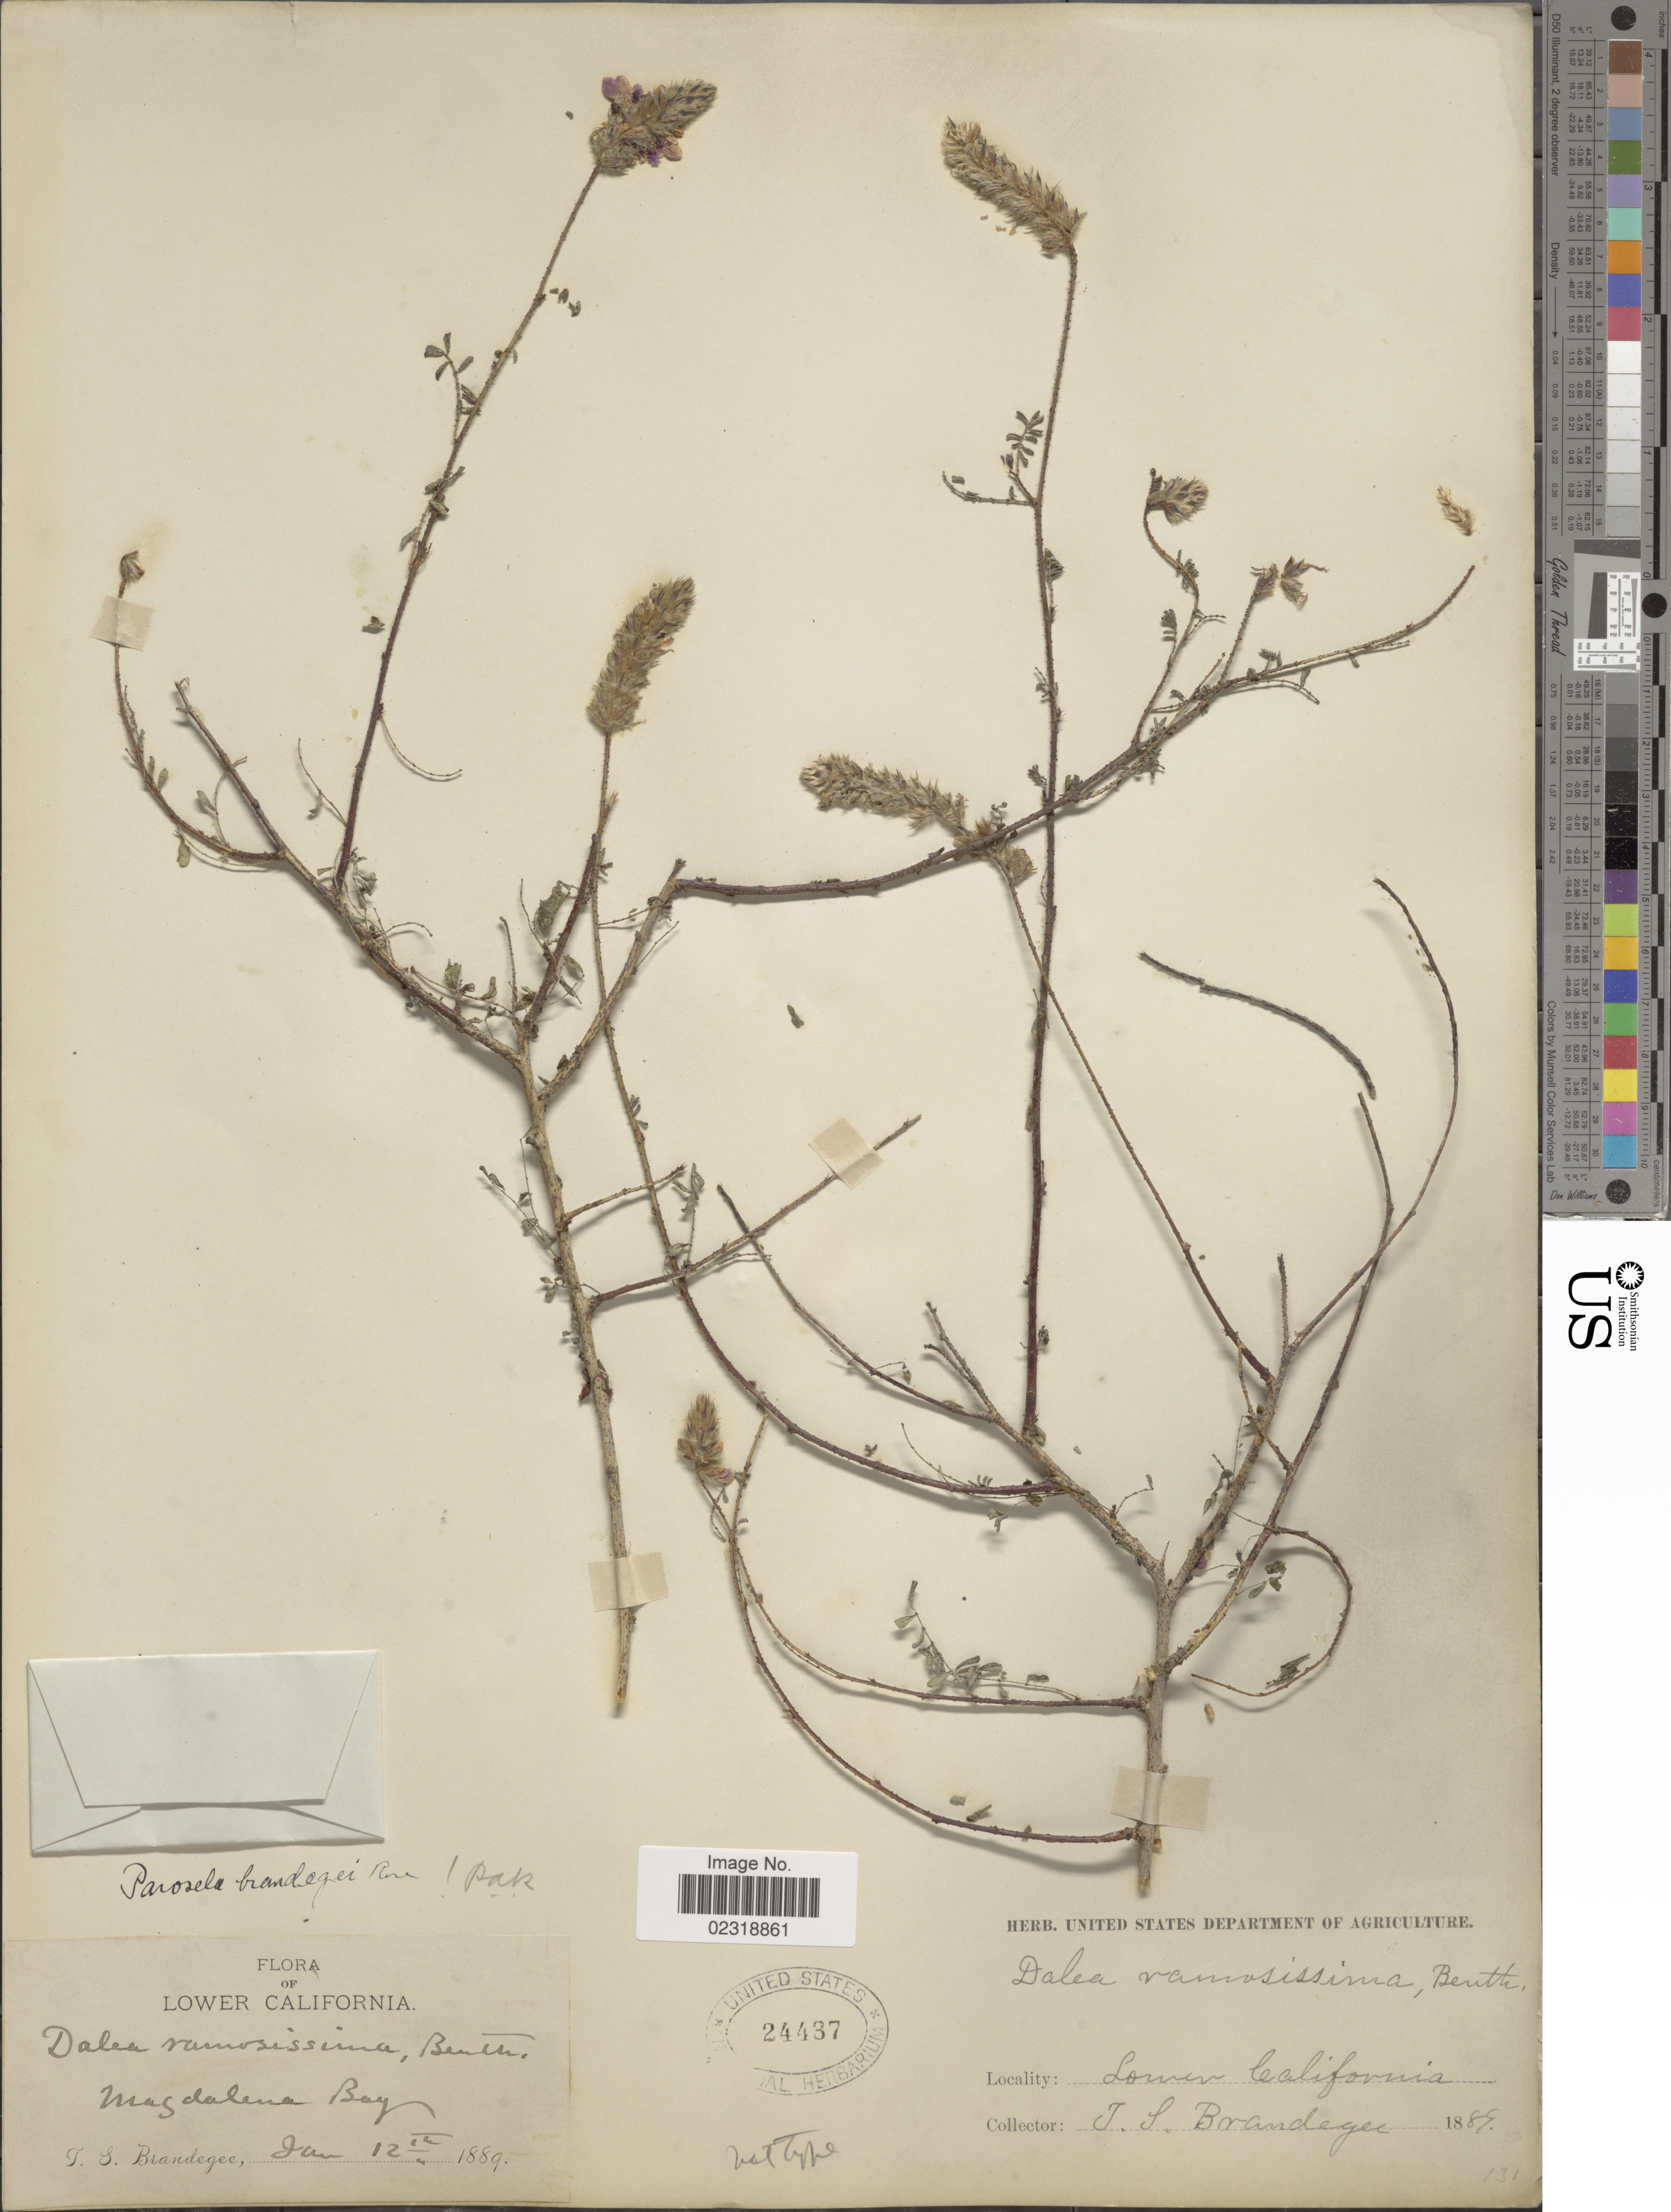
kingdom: Plantae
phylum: Tracheophyta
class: Magnoliopsida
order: Fabales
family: Fabaceae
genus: Dalea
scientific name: Dalea brandegei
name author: (M. Rose) Bullock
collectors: T. S. Brandegee (herbarium)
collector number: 131?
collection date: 1889-04-12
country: Mexico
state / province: Baja California Sur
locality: Magdalena Bay, Lower California.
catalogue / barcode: US 24437